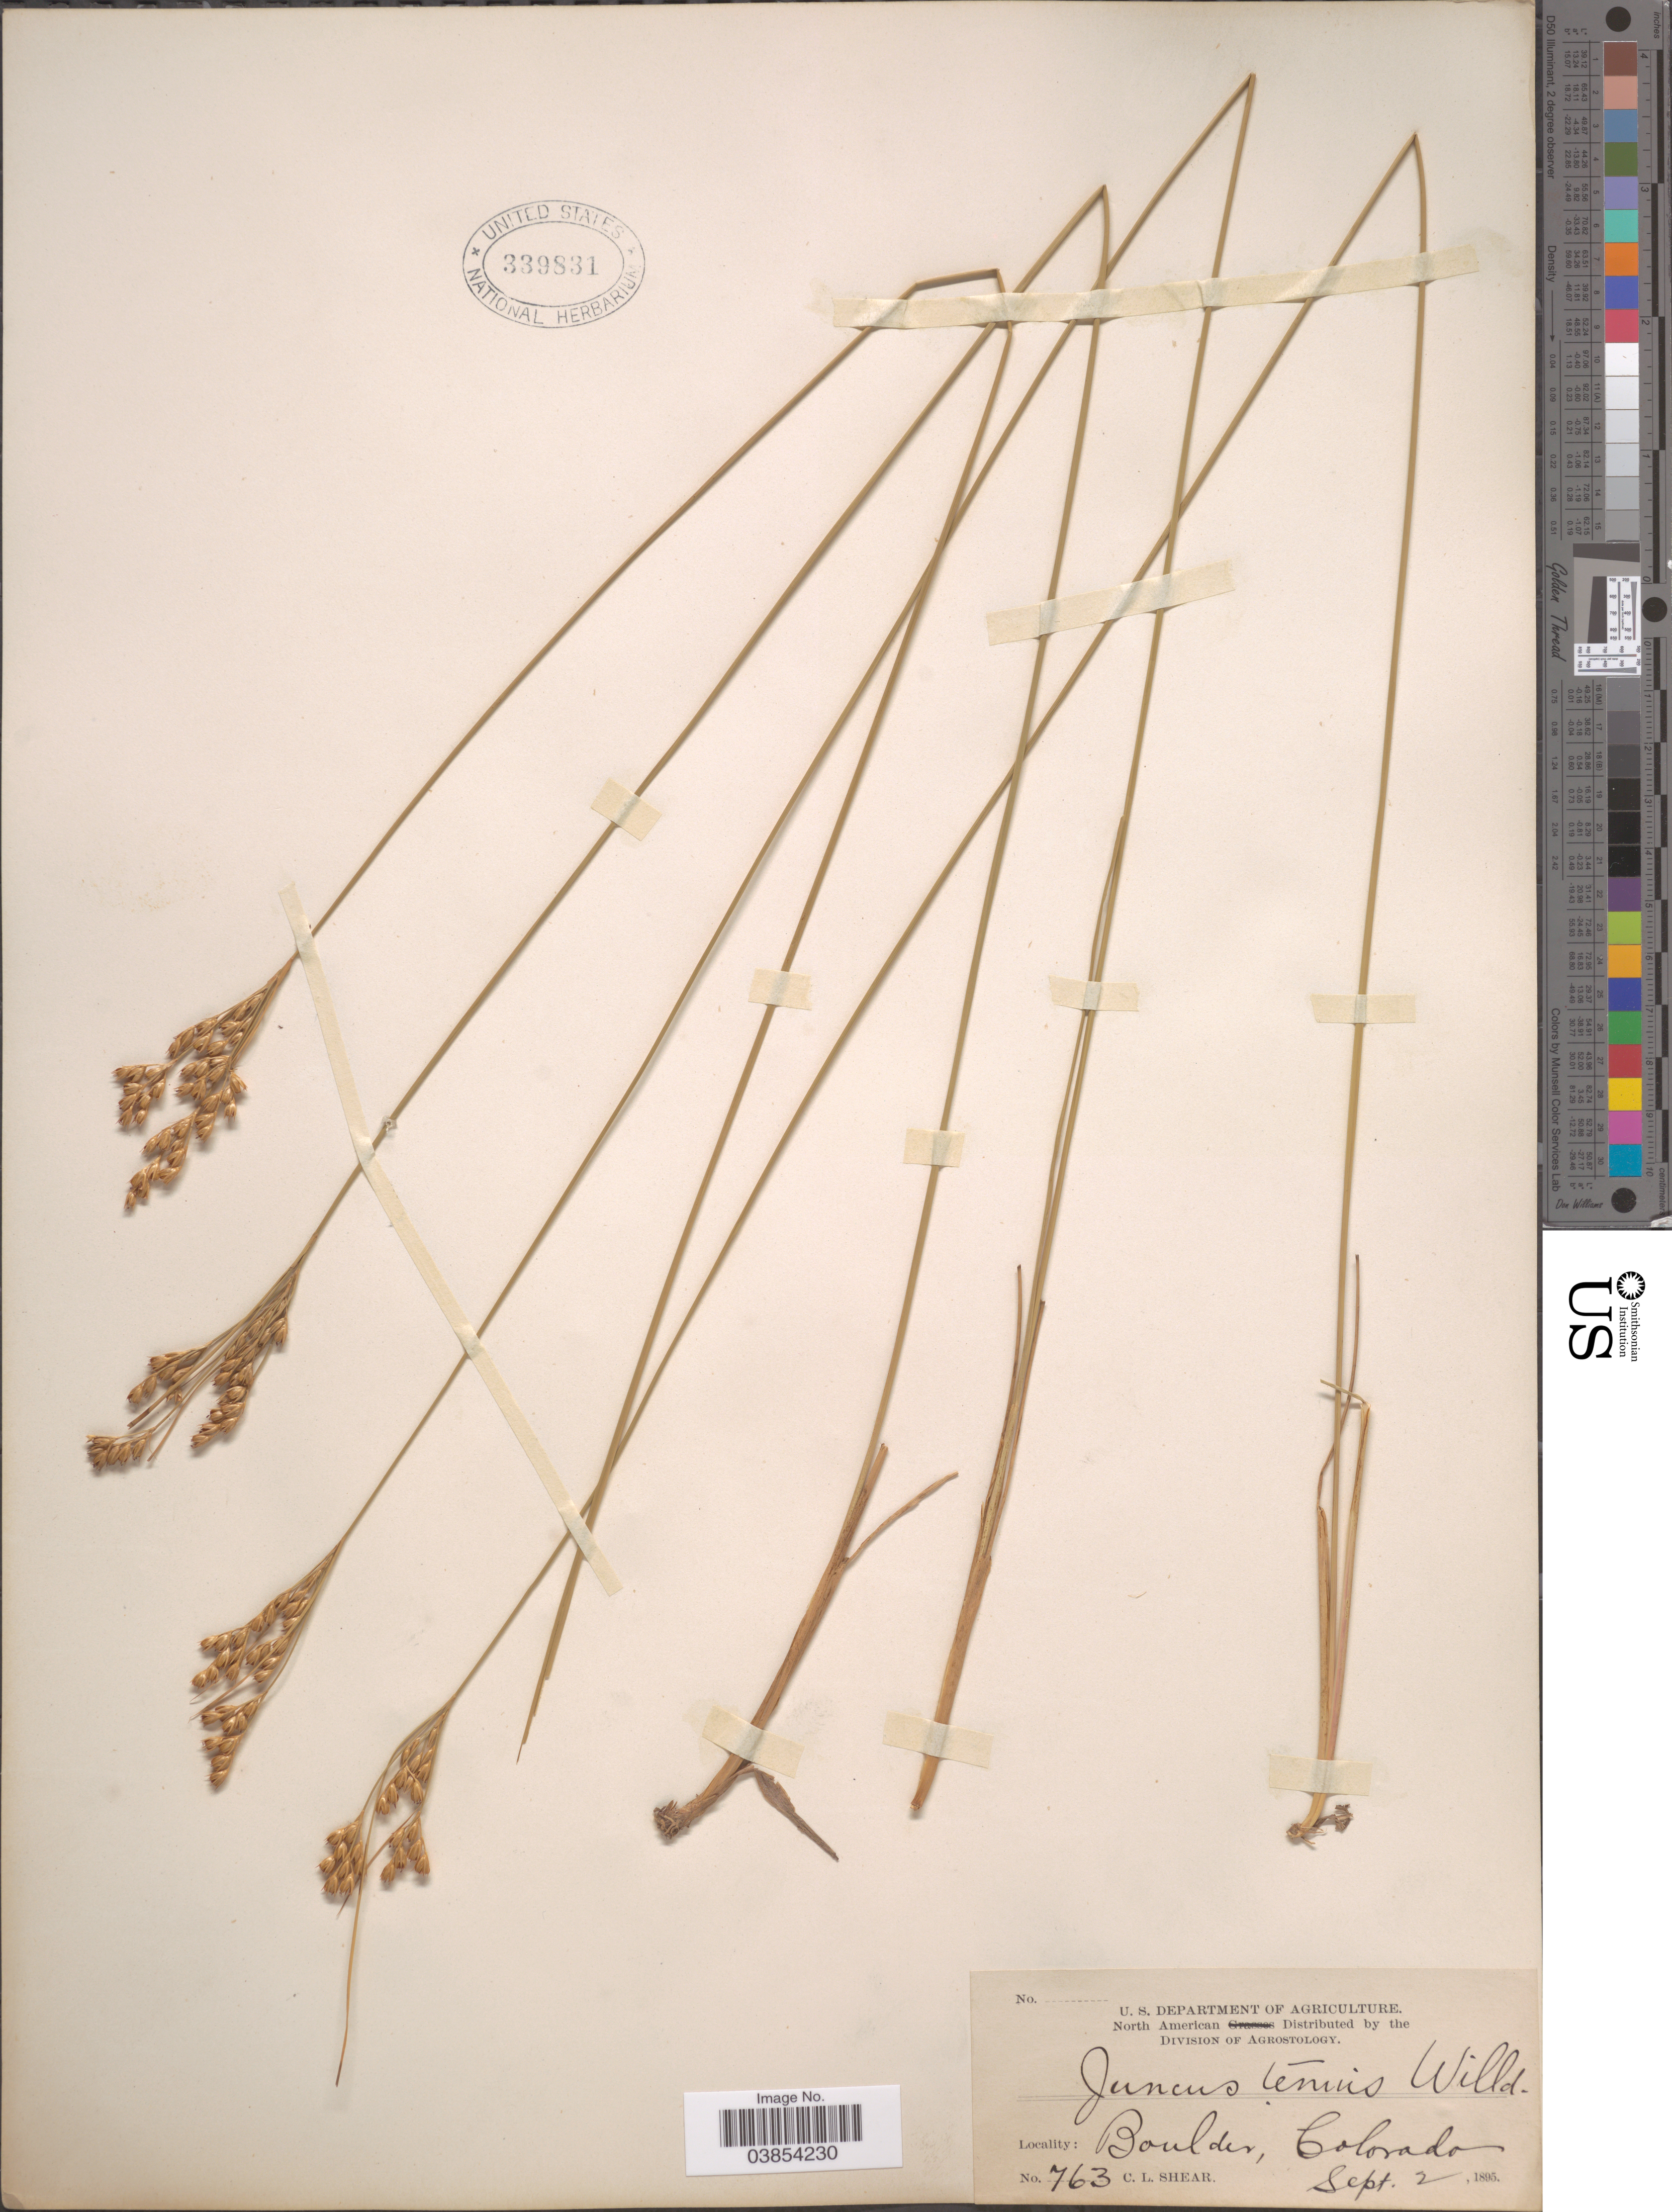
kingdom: Plantae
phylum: Tracheophyta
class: Liliopsida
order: Poales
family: Juncaceae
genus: Juncus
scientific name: Juncus interior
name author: Wiegand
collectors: C. L. Shear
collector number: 763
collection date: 1895-09-02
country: United States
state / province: Colorado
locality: Boulder.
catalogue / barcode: US 339831